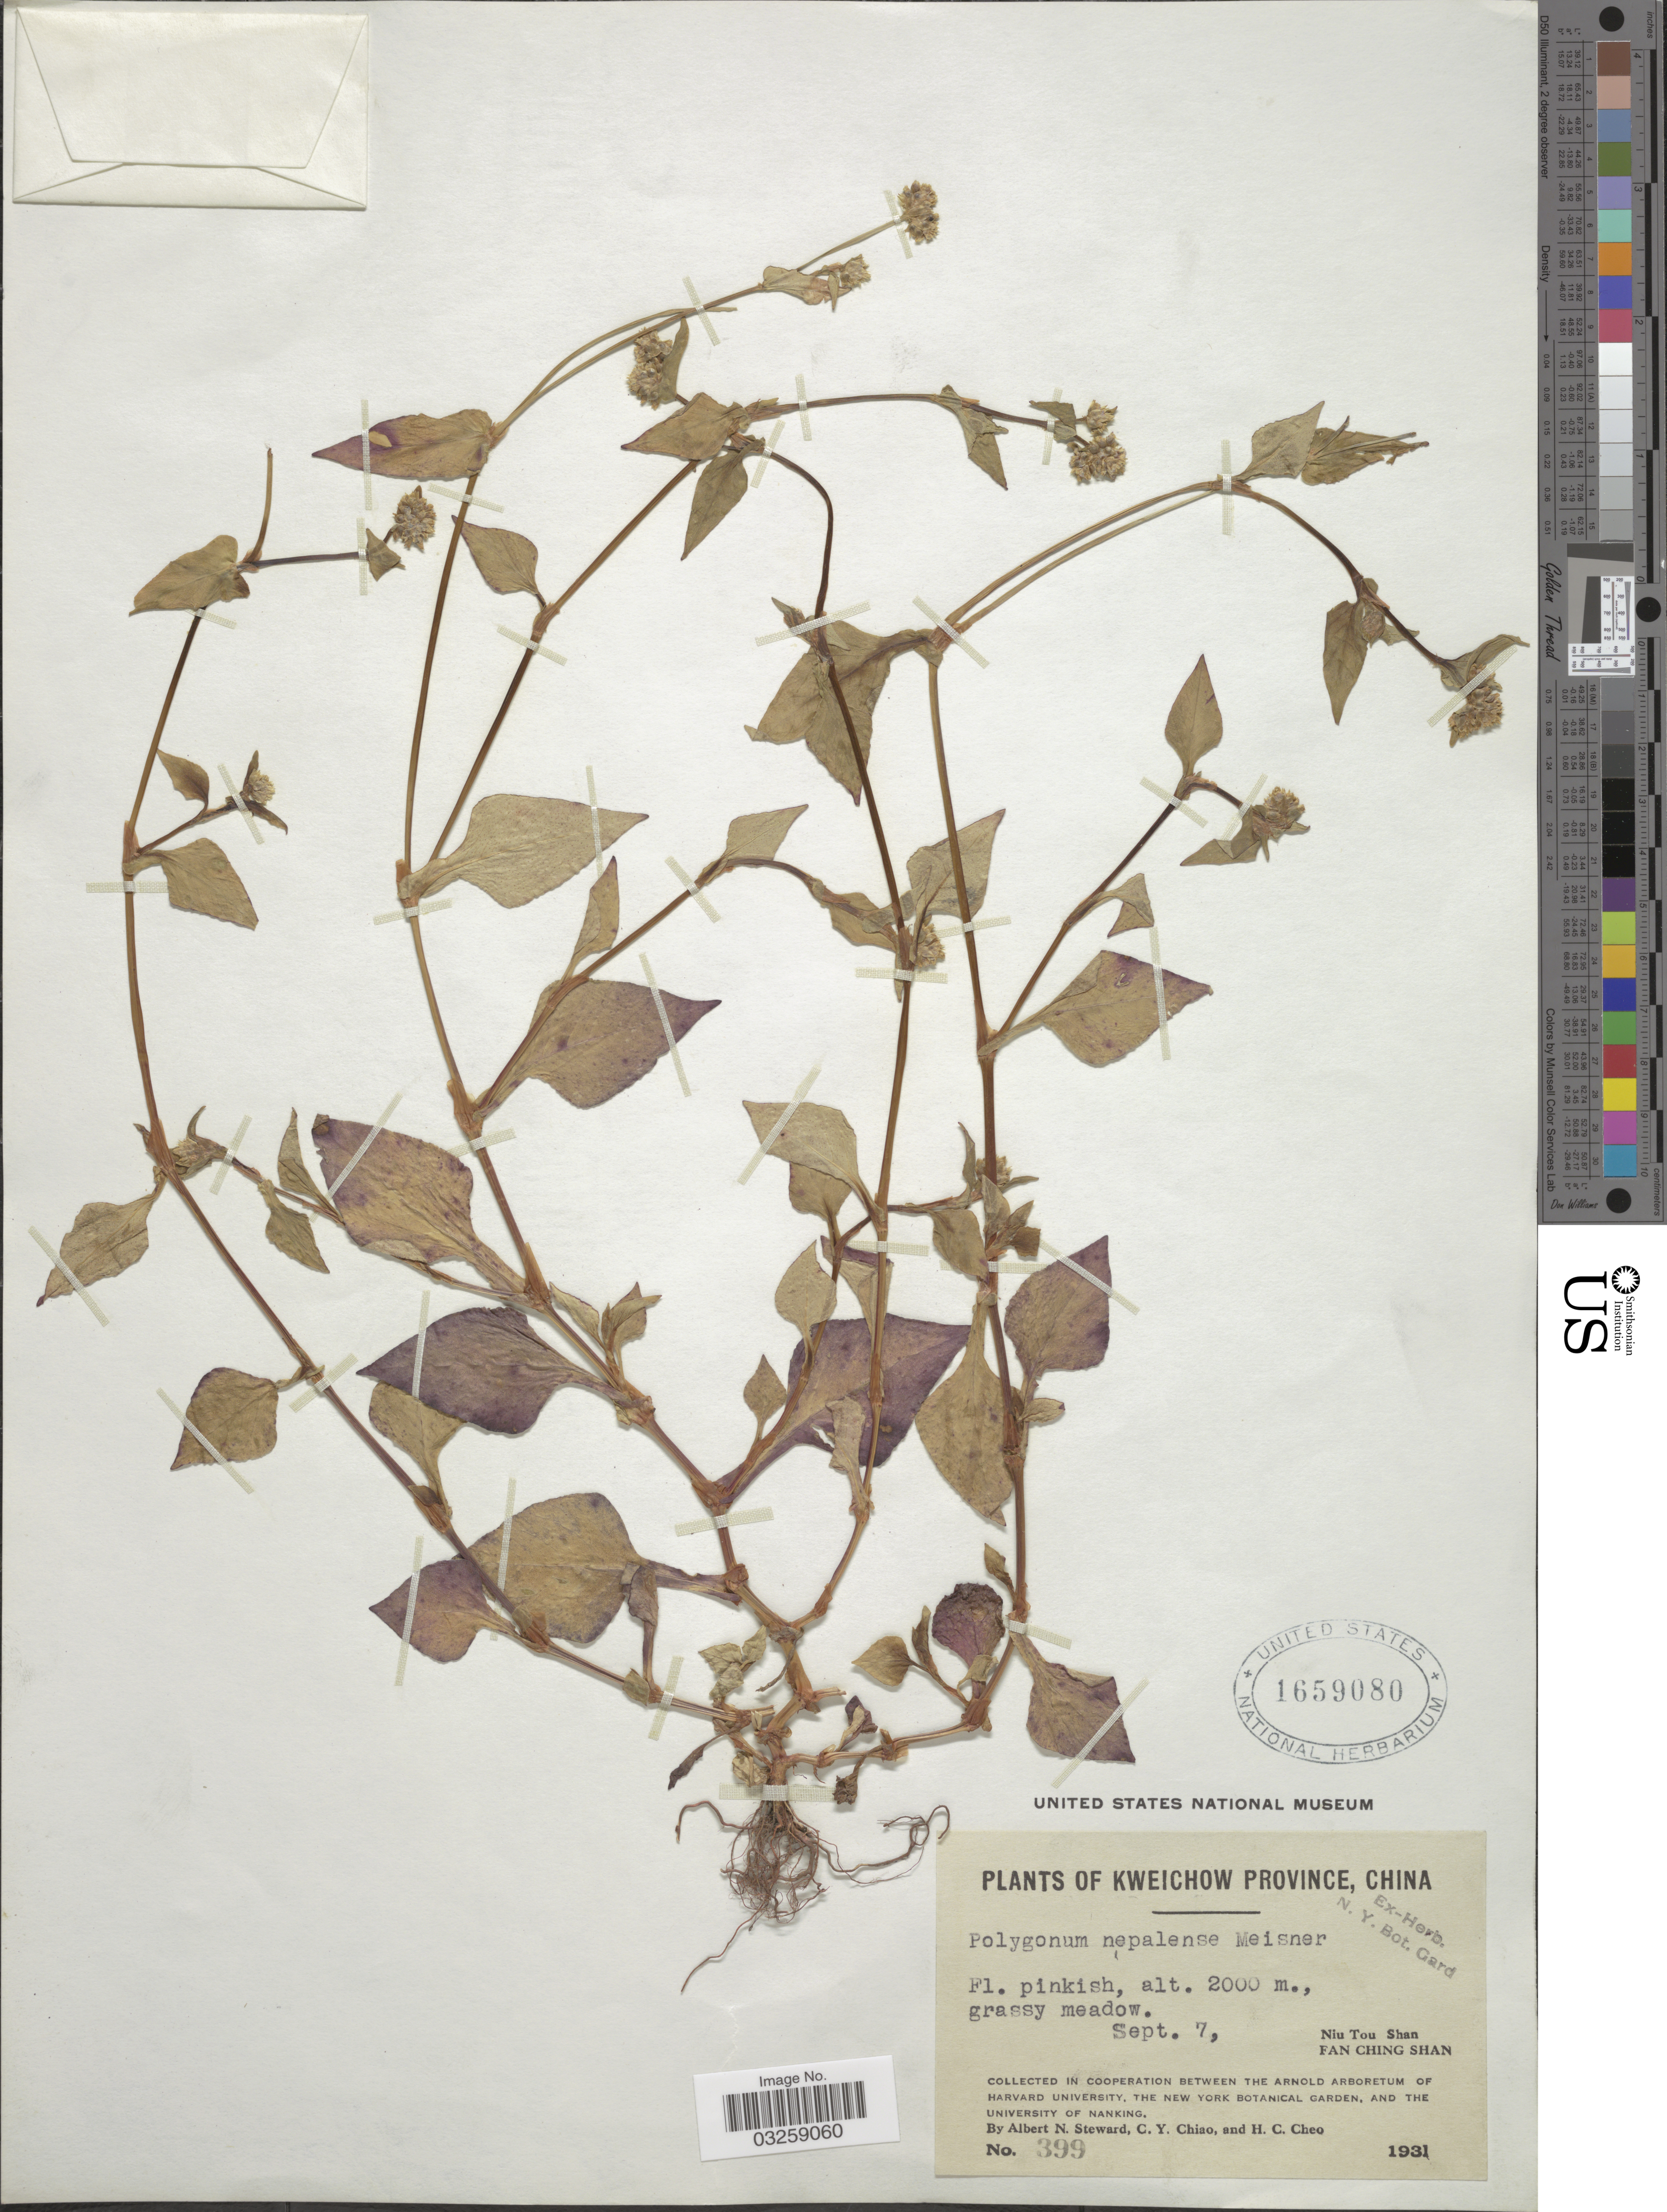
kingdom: Plantae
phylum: Tracheophyta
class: Magnoliopsida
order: Caryophyllales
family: Polygonaceae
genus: Polygonum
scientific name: Polygonum nepalense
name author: Meisn.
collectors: A. N. Steward, C. Y. Chiao & H. Cheo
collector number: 399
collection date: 1931-09-07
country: China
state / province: Guizhou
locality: Kweichow Province. Niu Tou Shan. Fan Ching Shan.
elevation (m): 2000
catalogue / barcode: US 1659080